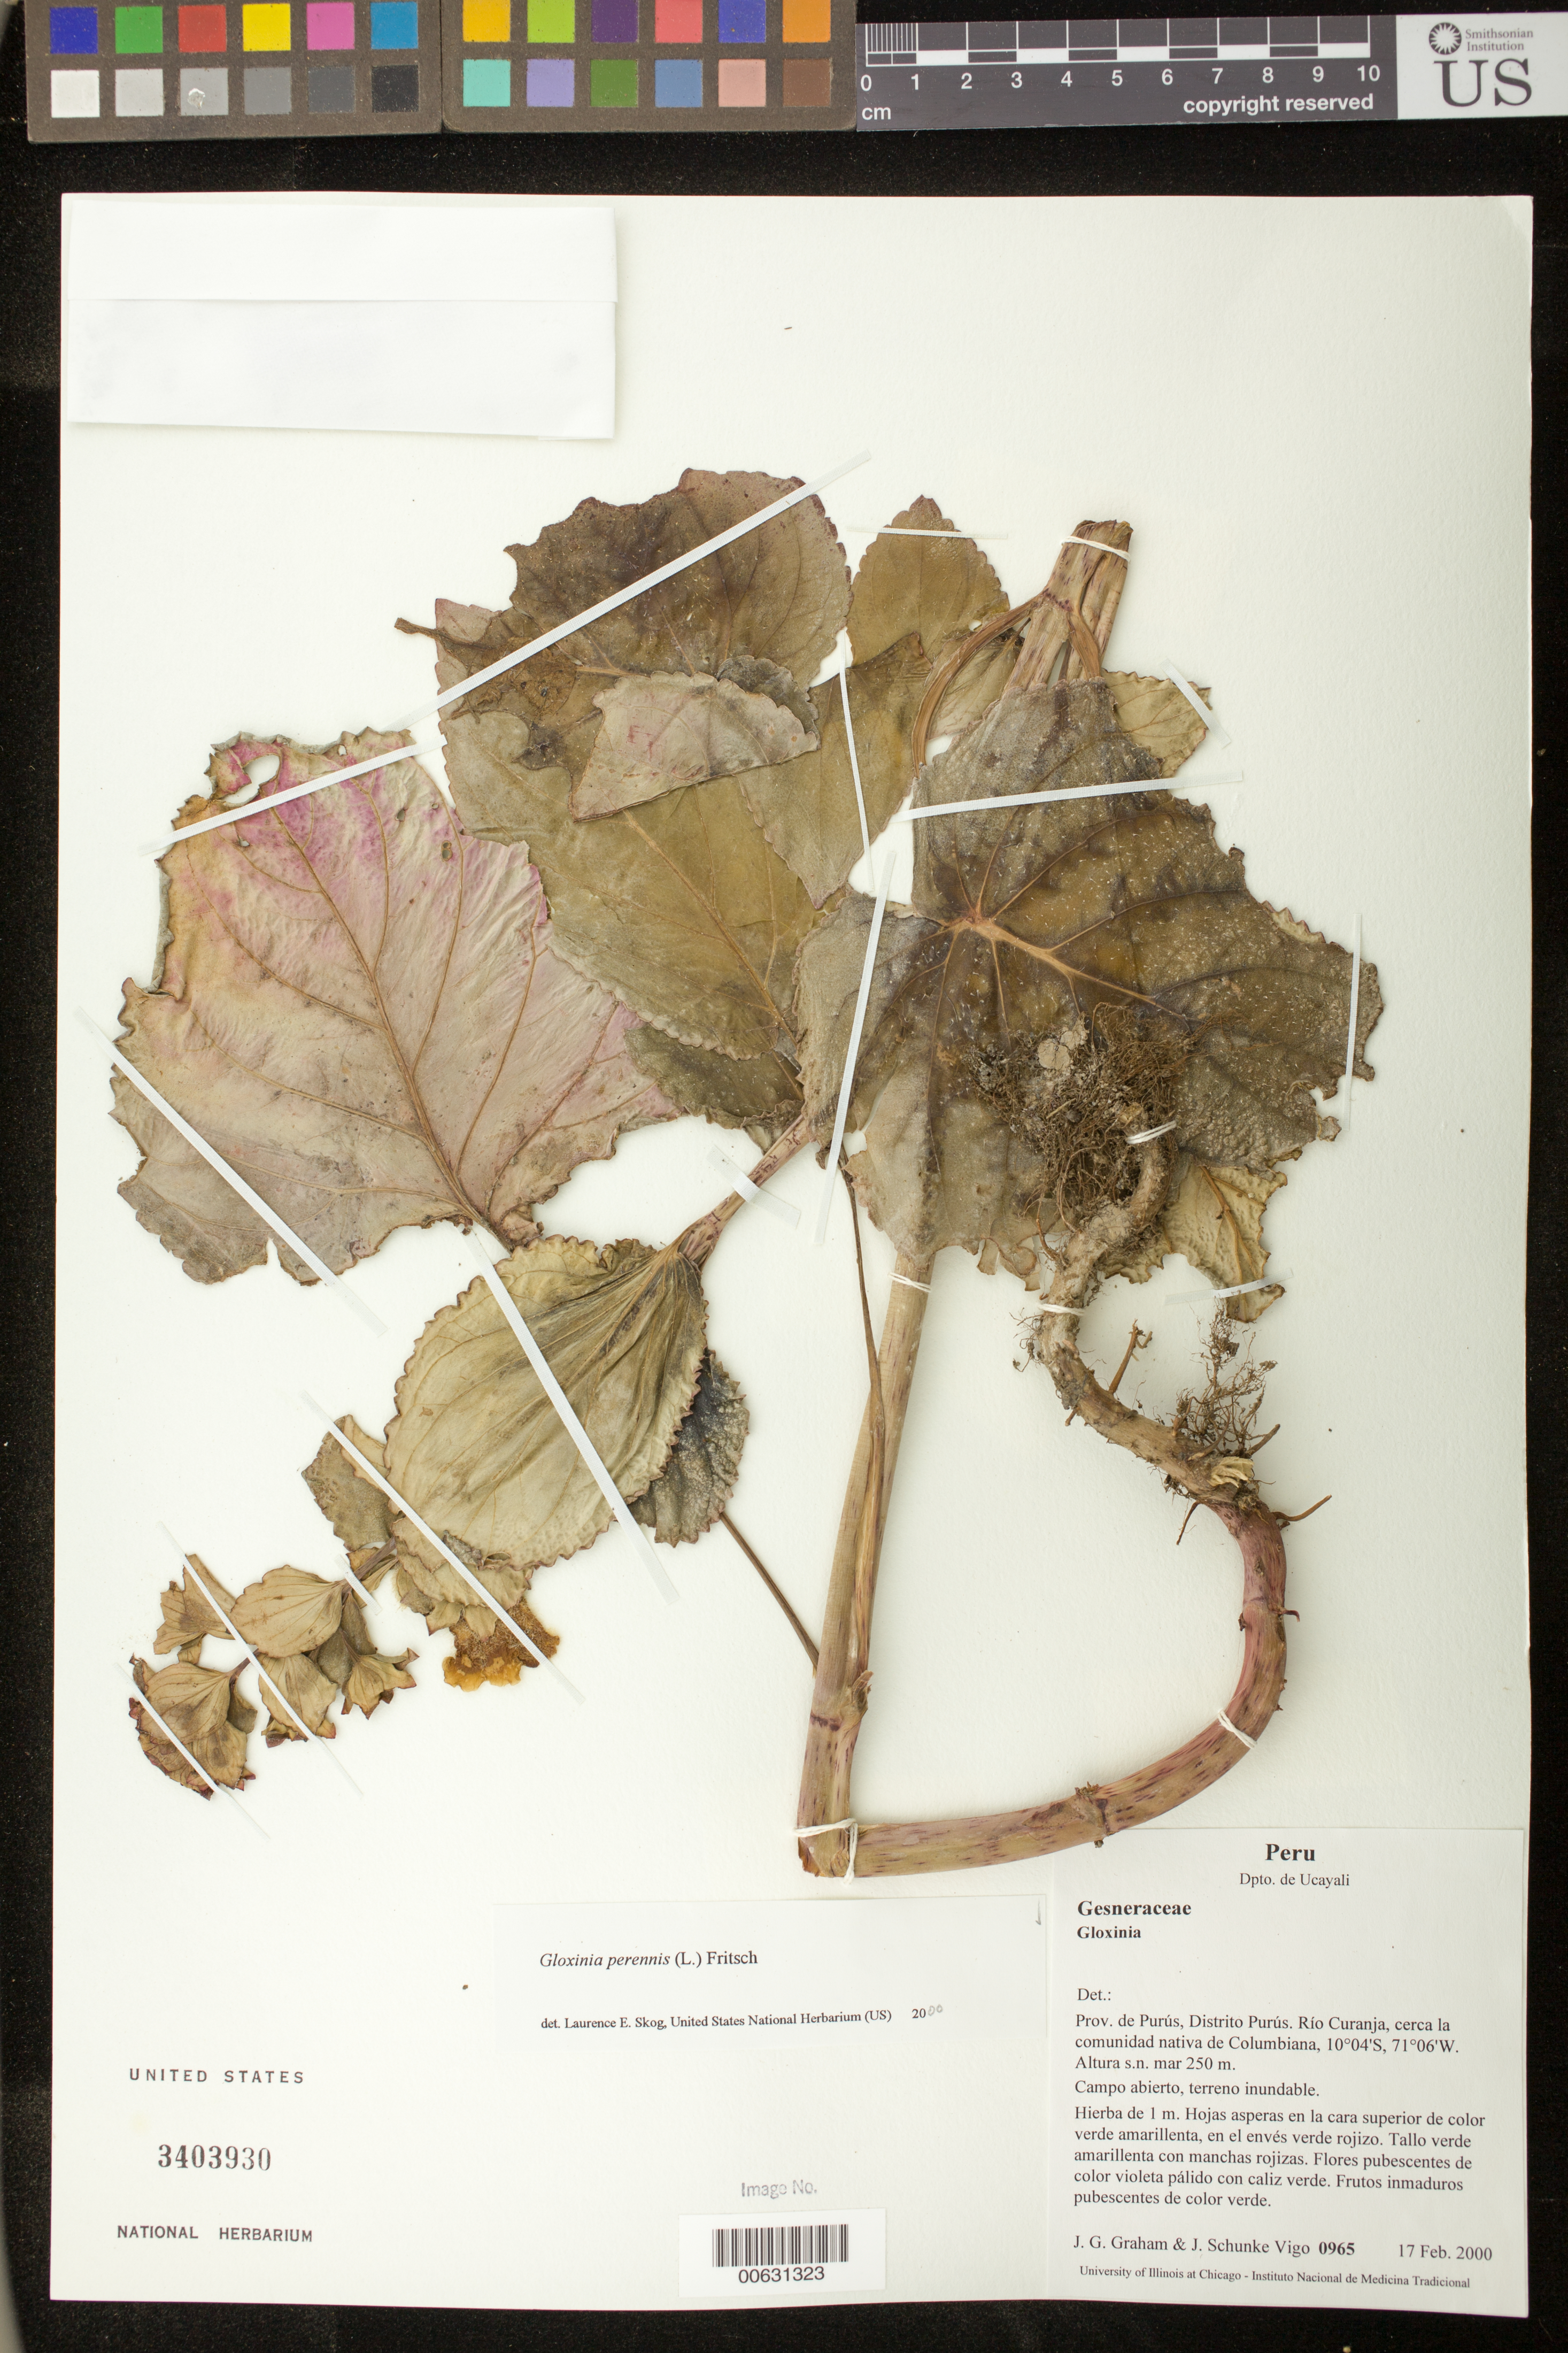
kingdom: Plantae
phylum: Tracheophyta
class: Magnoliopsida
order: Lamiales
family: Gesneriaceae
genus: Gloxinia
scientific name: Gloxinia perennis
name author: (L.) Fritsch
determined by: Skog, Laurence E.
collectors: J. G. Graham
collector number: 0965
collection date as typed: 17 Feb 2000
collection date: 2000-02-17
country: Peru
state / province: Ucayali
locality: Prov. de Purús, Distrito Purús; Río Curanja, cerca la comunidad nativa de Columbiana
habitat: Camp abierto, terreno inundable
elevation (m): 250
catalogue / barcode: US 3403930